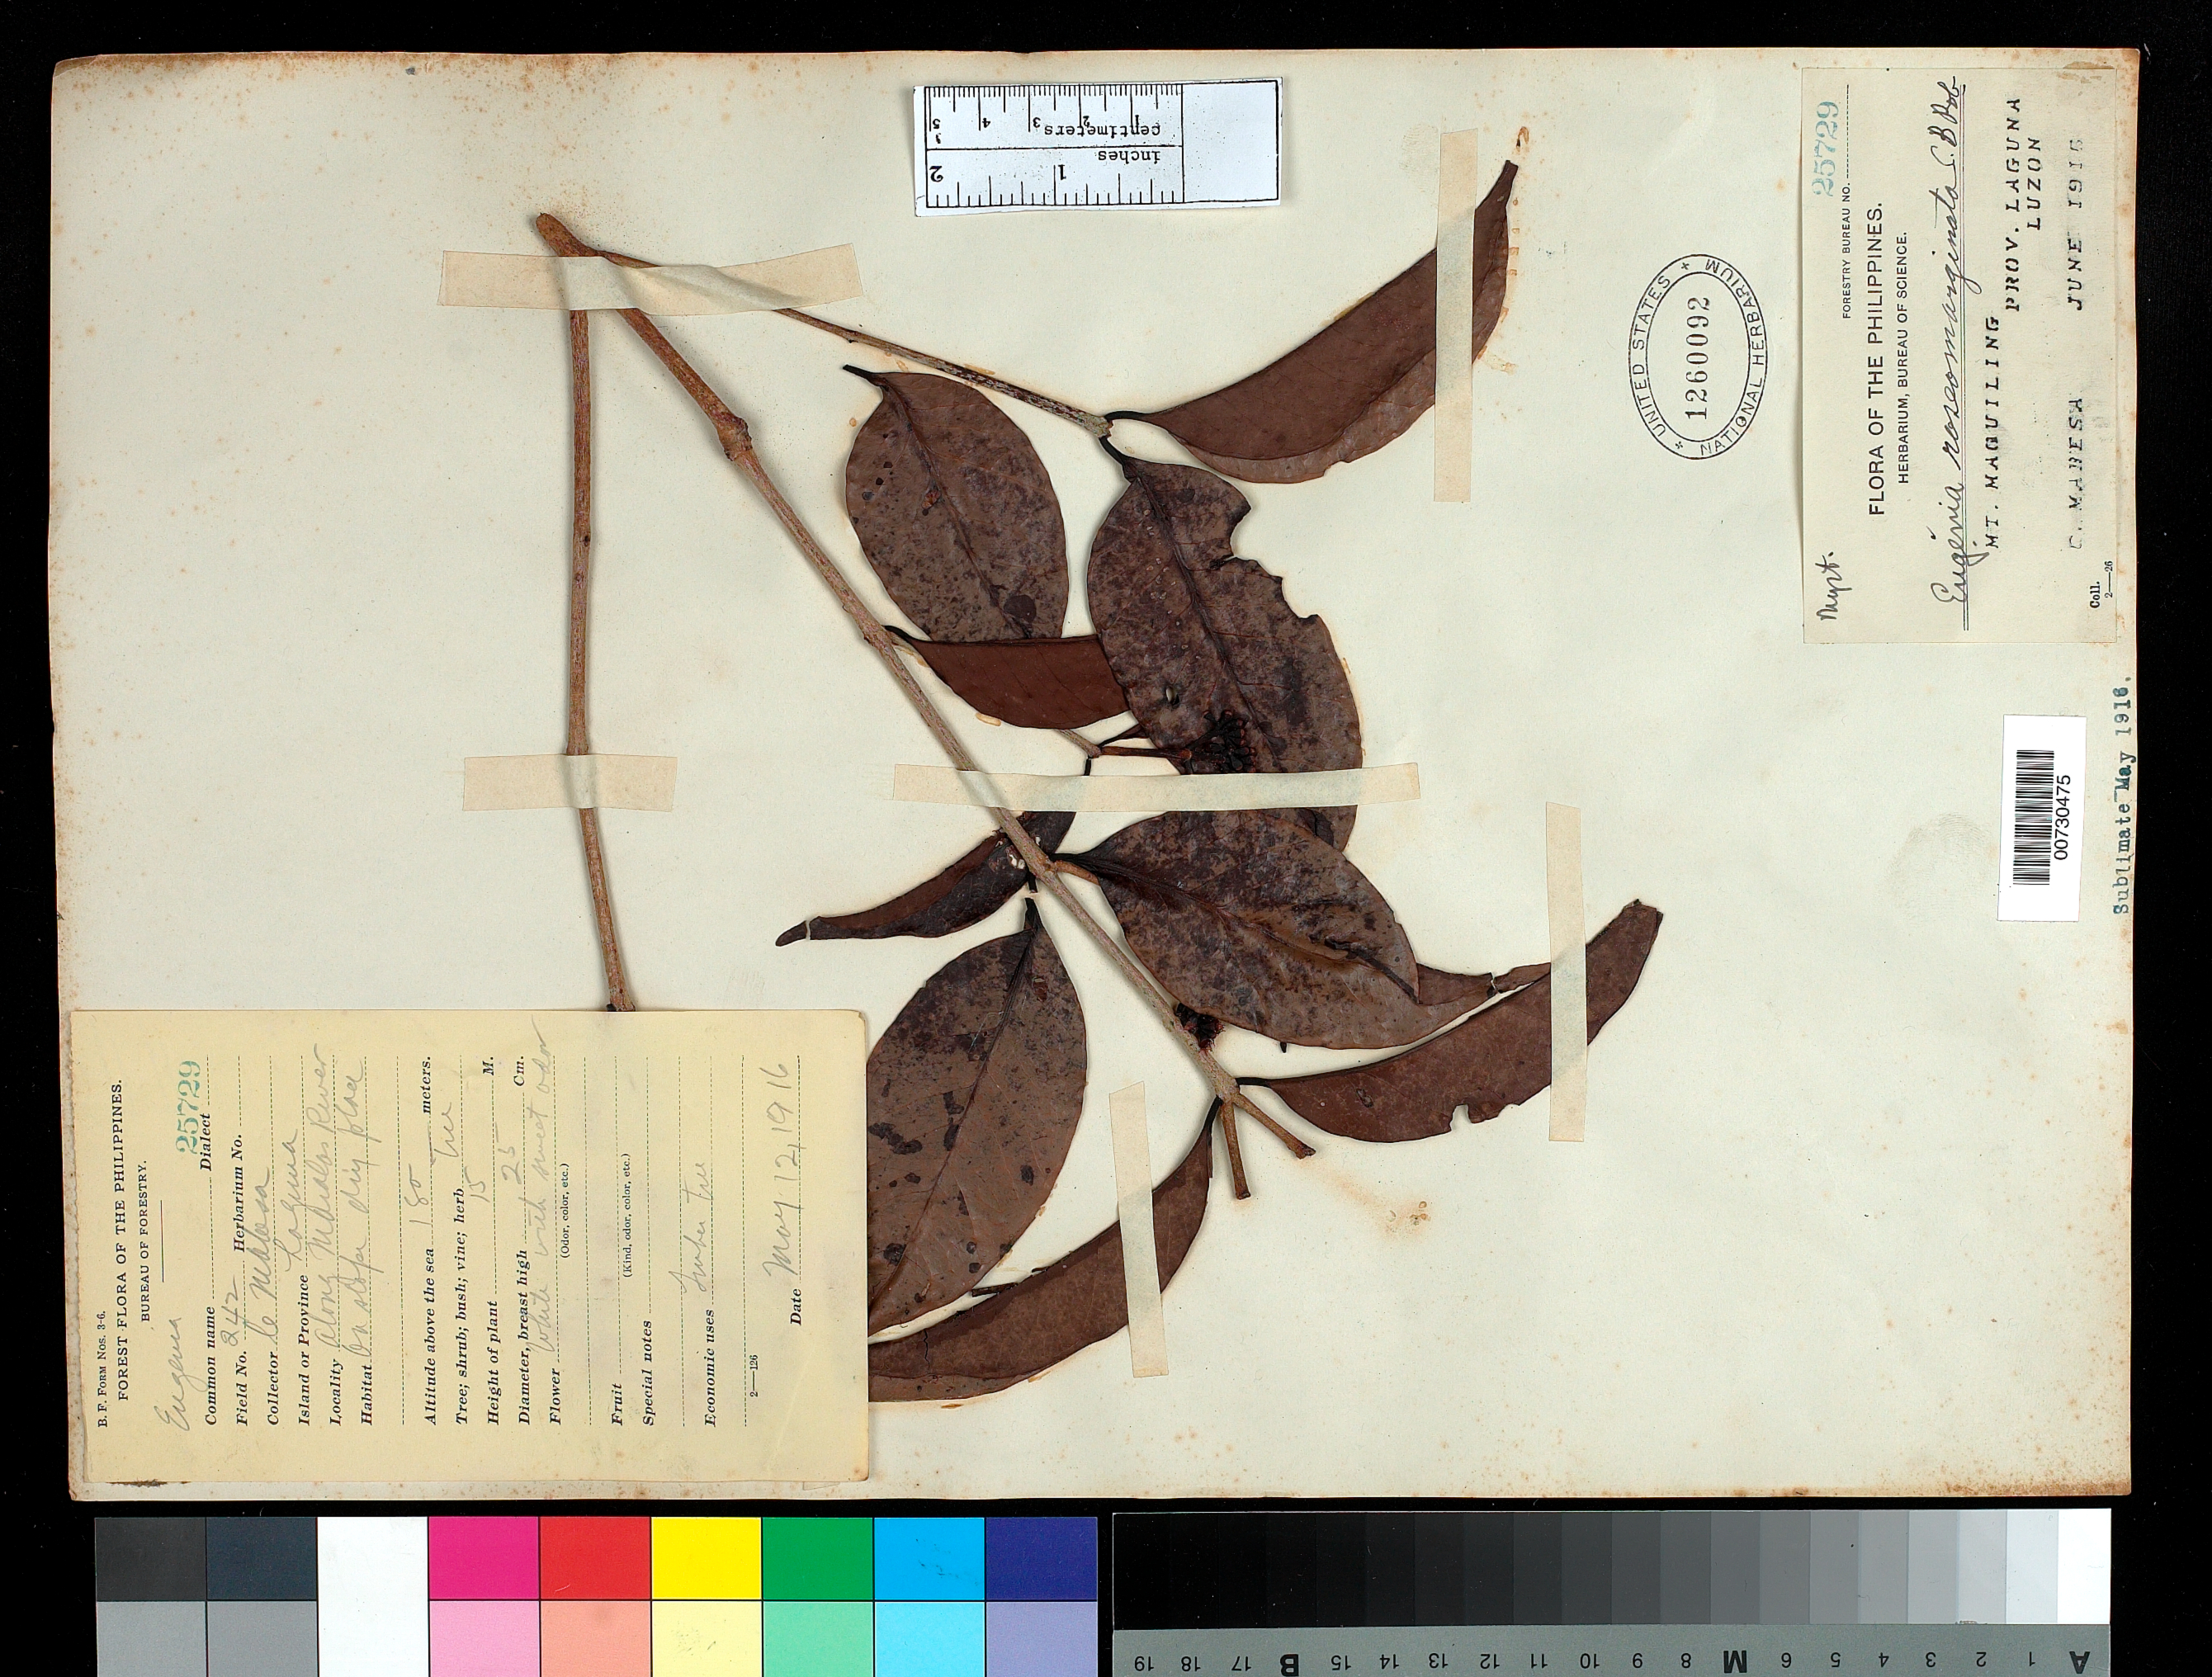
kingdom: Plantae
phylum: Tracheophyta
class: Magnoliopsida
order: Myrtales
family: Myrtaceae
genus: Syzygium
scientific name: Syzygium roseomarginatum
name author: (C.B. Rob.) Merr. & L.M. Perry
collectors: C. Mabesa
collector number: For. Bur. 25729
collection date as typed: Jun 1916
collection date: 1916-06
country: Philippines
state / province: Calabarzon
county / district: Laguna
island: Luzon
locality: Mt. Maquiling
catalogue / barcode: US 1260092